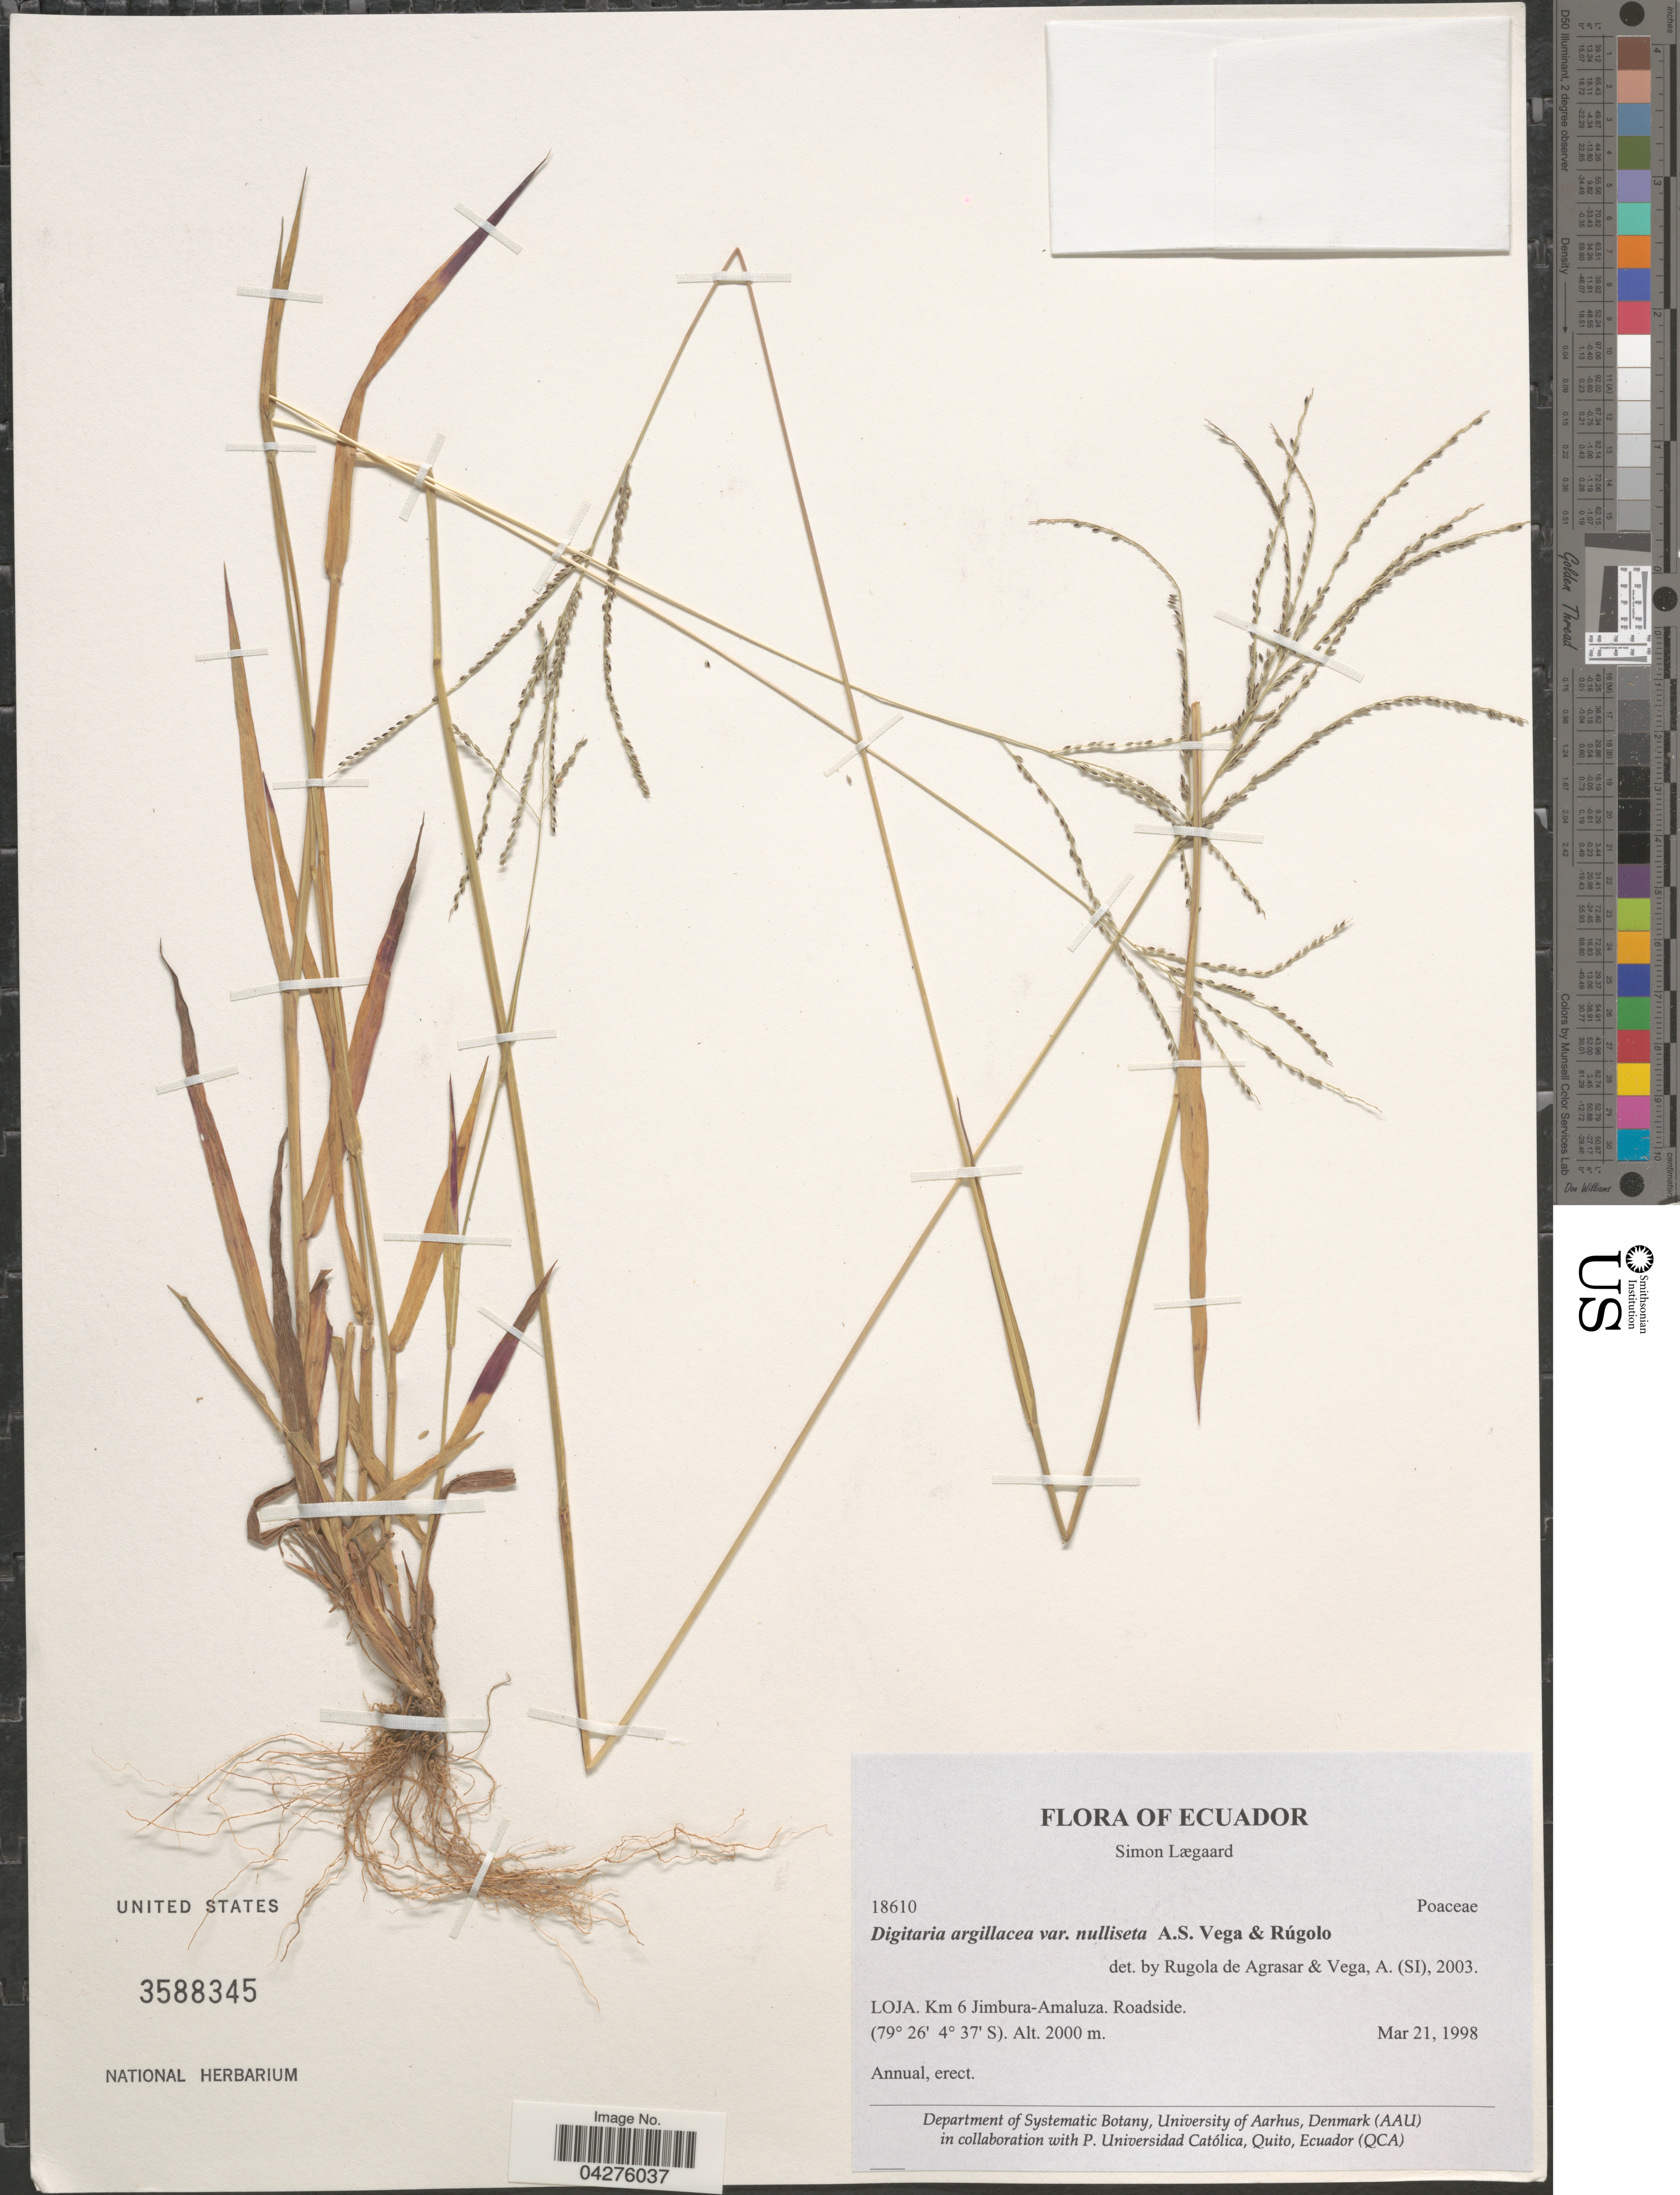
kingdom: Plantae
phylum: Tracheophyta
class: Liliopsida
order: Poales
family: Poaceae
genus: Digitaria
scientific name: Digitaria argillacea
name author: (Hitchc. & Chase) Fernald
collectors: S. Lægaard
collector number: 18610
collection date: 1998-03-21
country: Ecuador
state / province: Loja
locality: Km 6 Jimbura-Amaluza. Roadside.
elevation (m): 2000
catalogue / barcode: US 3588345